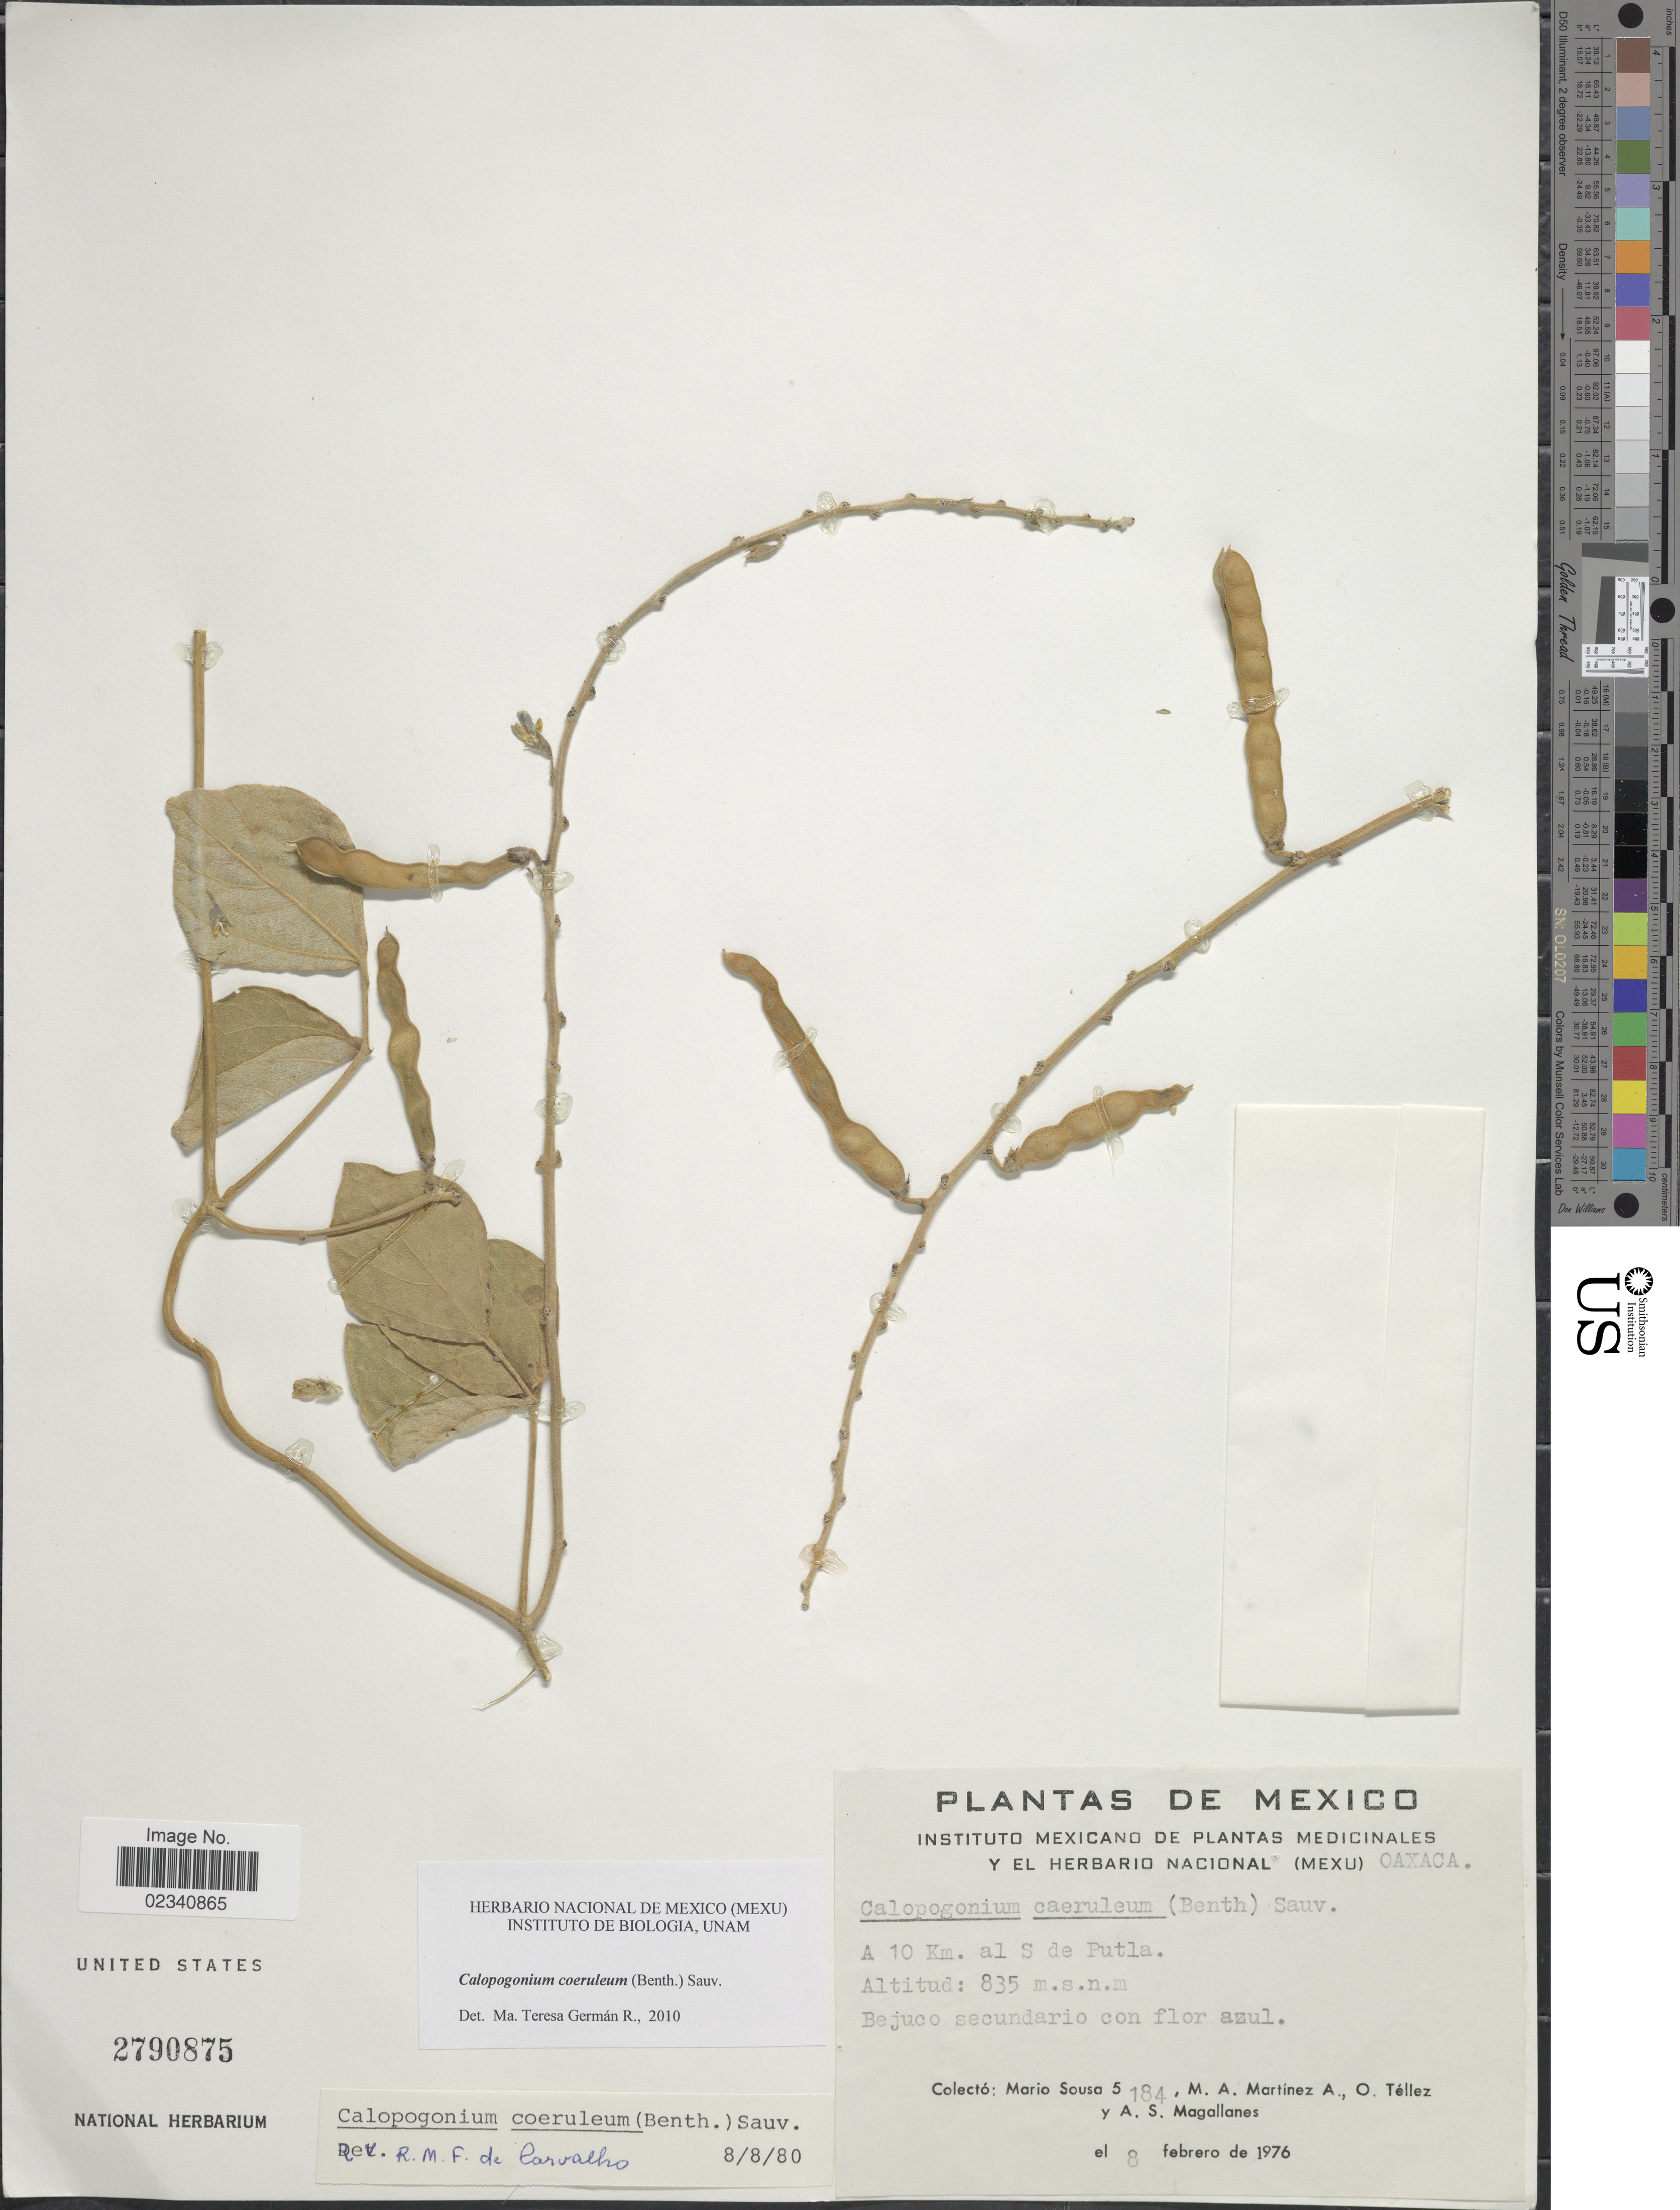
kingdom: Plantae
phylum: Tracheophyta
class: Magnoliopsida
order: Fabales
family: Fabaceae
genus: Calopogonium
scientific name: Calopogonium caeruleum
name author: (Benth.) C. Wright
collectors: M. Sousa S., M. A. Martínez Alfaro, O. Tellez & A. Magallanes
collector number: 5184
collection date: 1976-02-08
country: Mexico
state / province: Oaxaca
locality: Oaxaca, A 10 Km. al S de Putla.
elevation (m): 835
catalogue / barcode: US 2790875